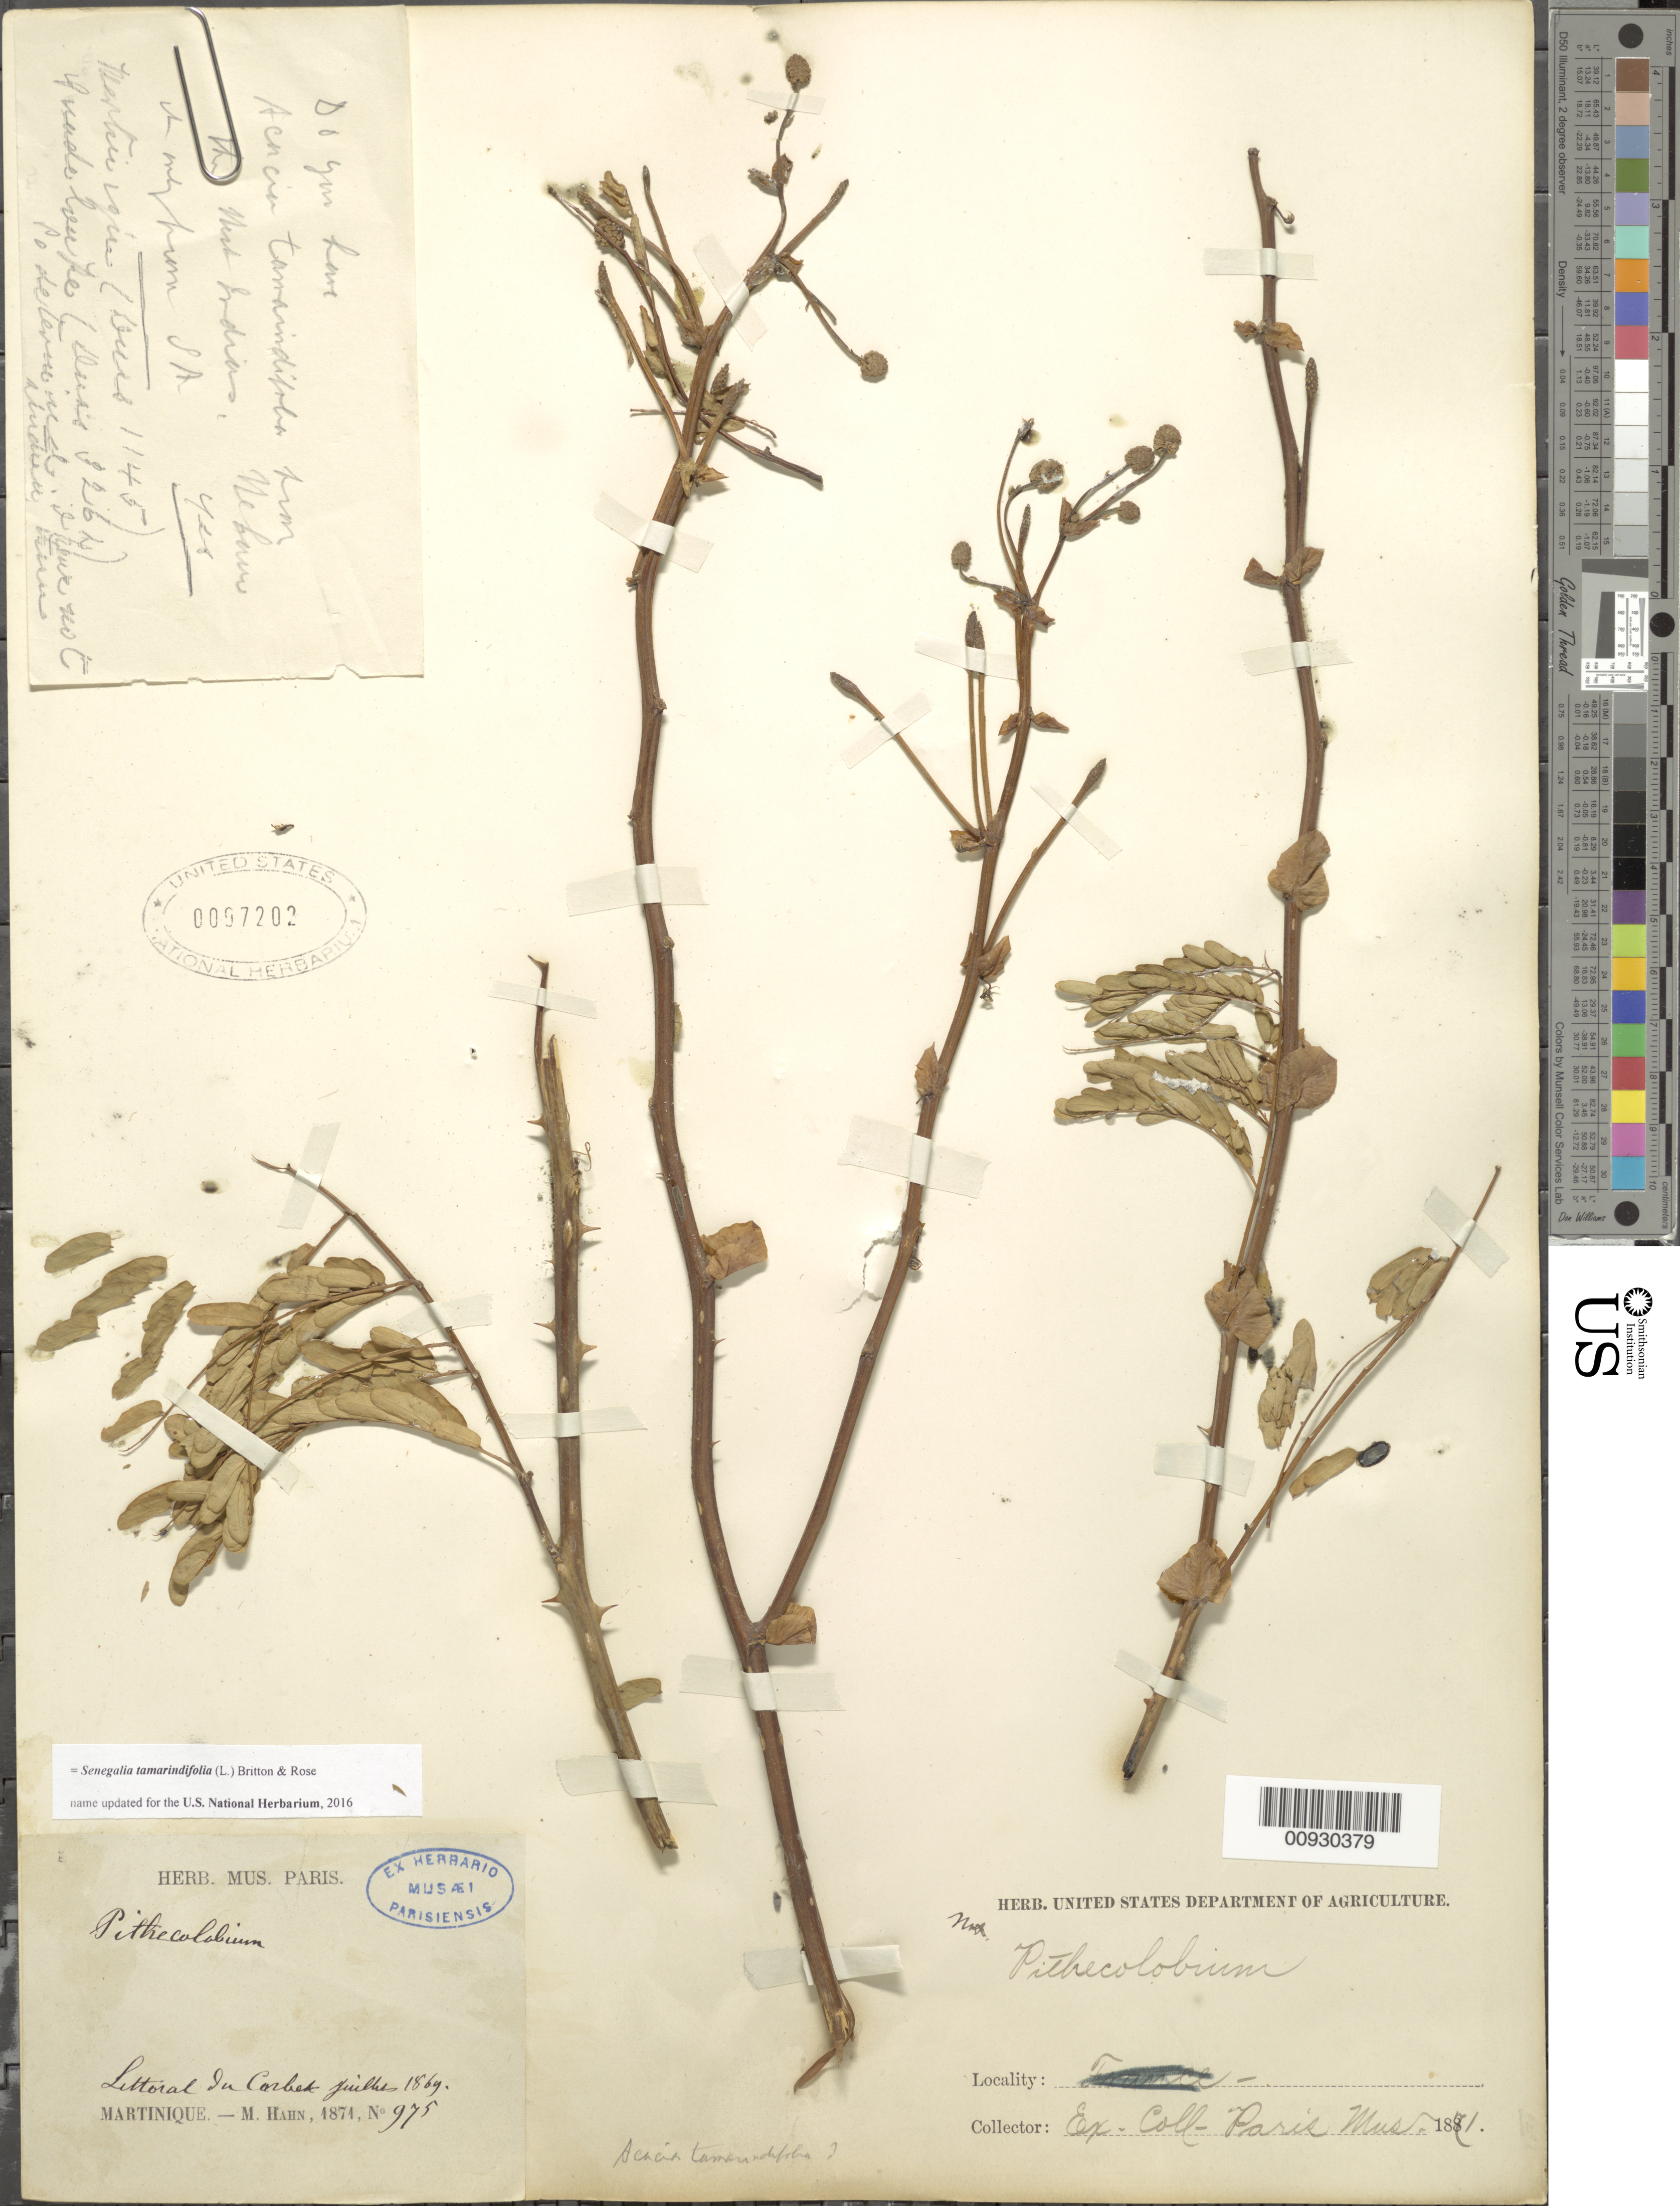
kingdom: Plantae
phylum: Tracheophyta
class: Magnoliopsida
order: Fabales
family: Fabaceae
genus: Senegalia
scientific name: Senegalia tamarindifolia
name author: (L.) Britton & Rose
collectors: M. Hahn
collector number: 975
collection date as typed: Jul 1869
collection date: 1869-07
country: Martinique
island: Martinique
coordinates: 0 N, 0 E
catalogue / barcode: US 97202